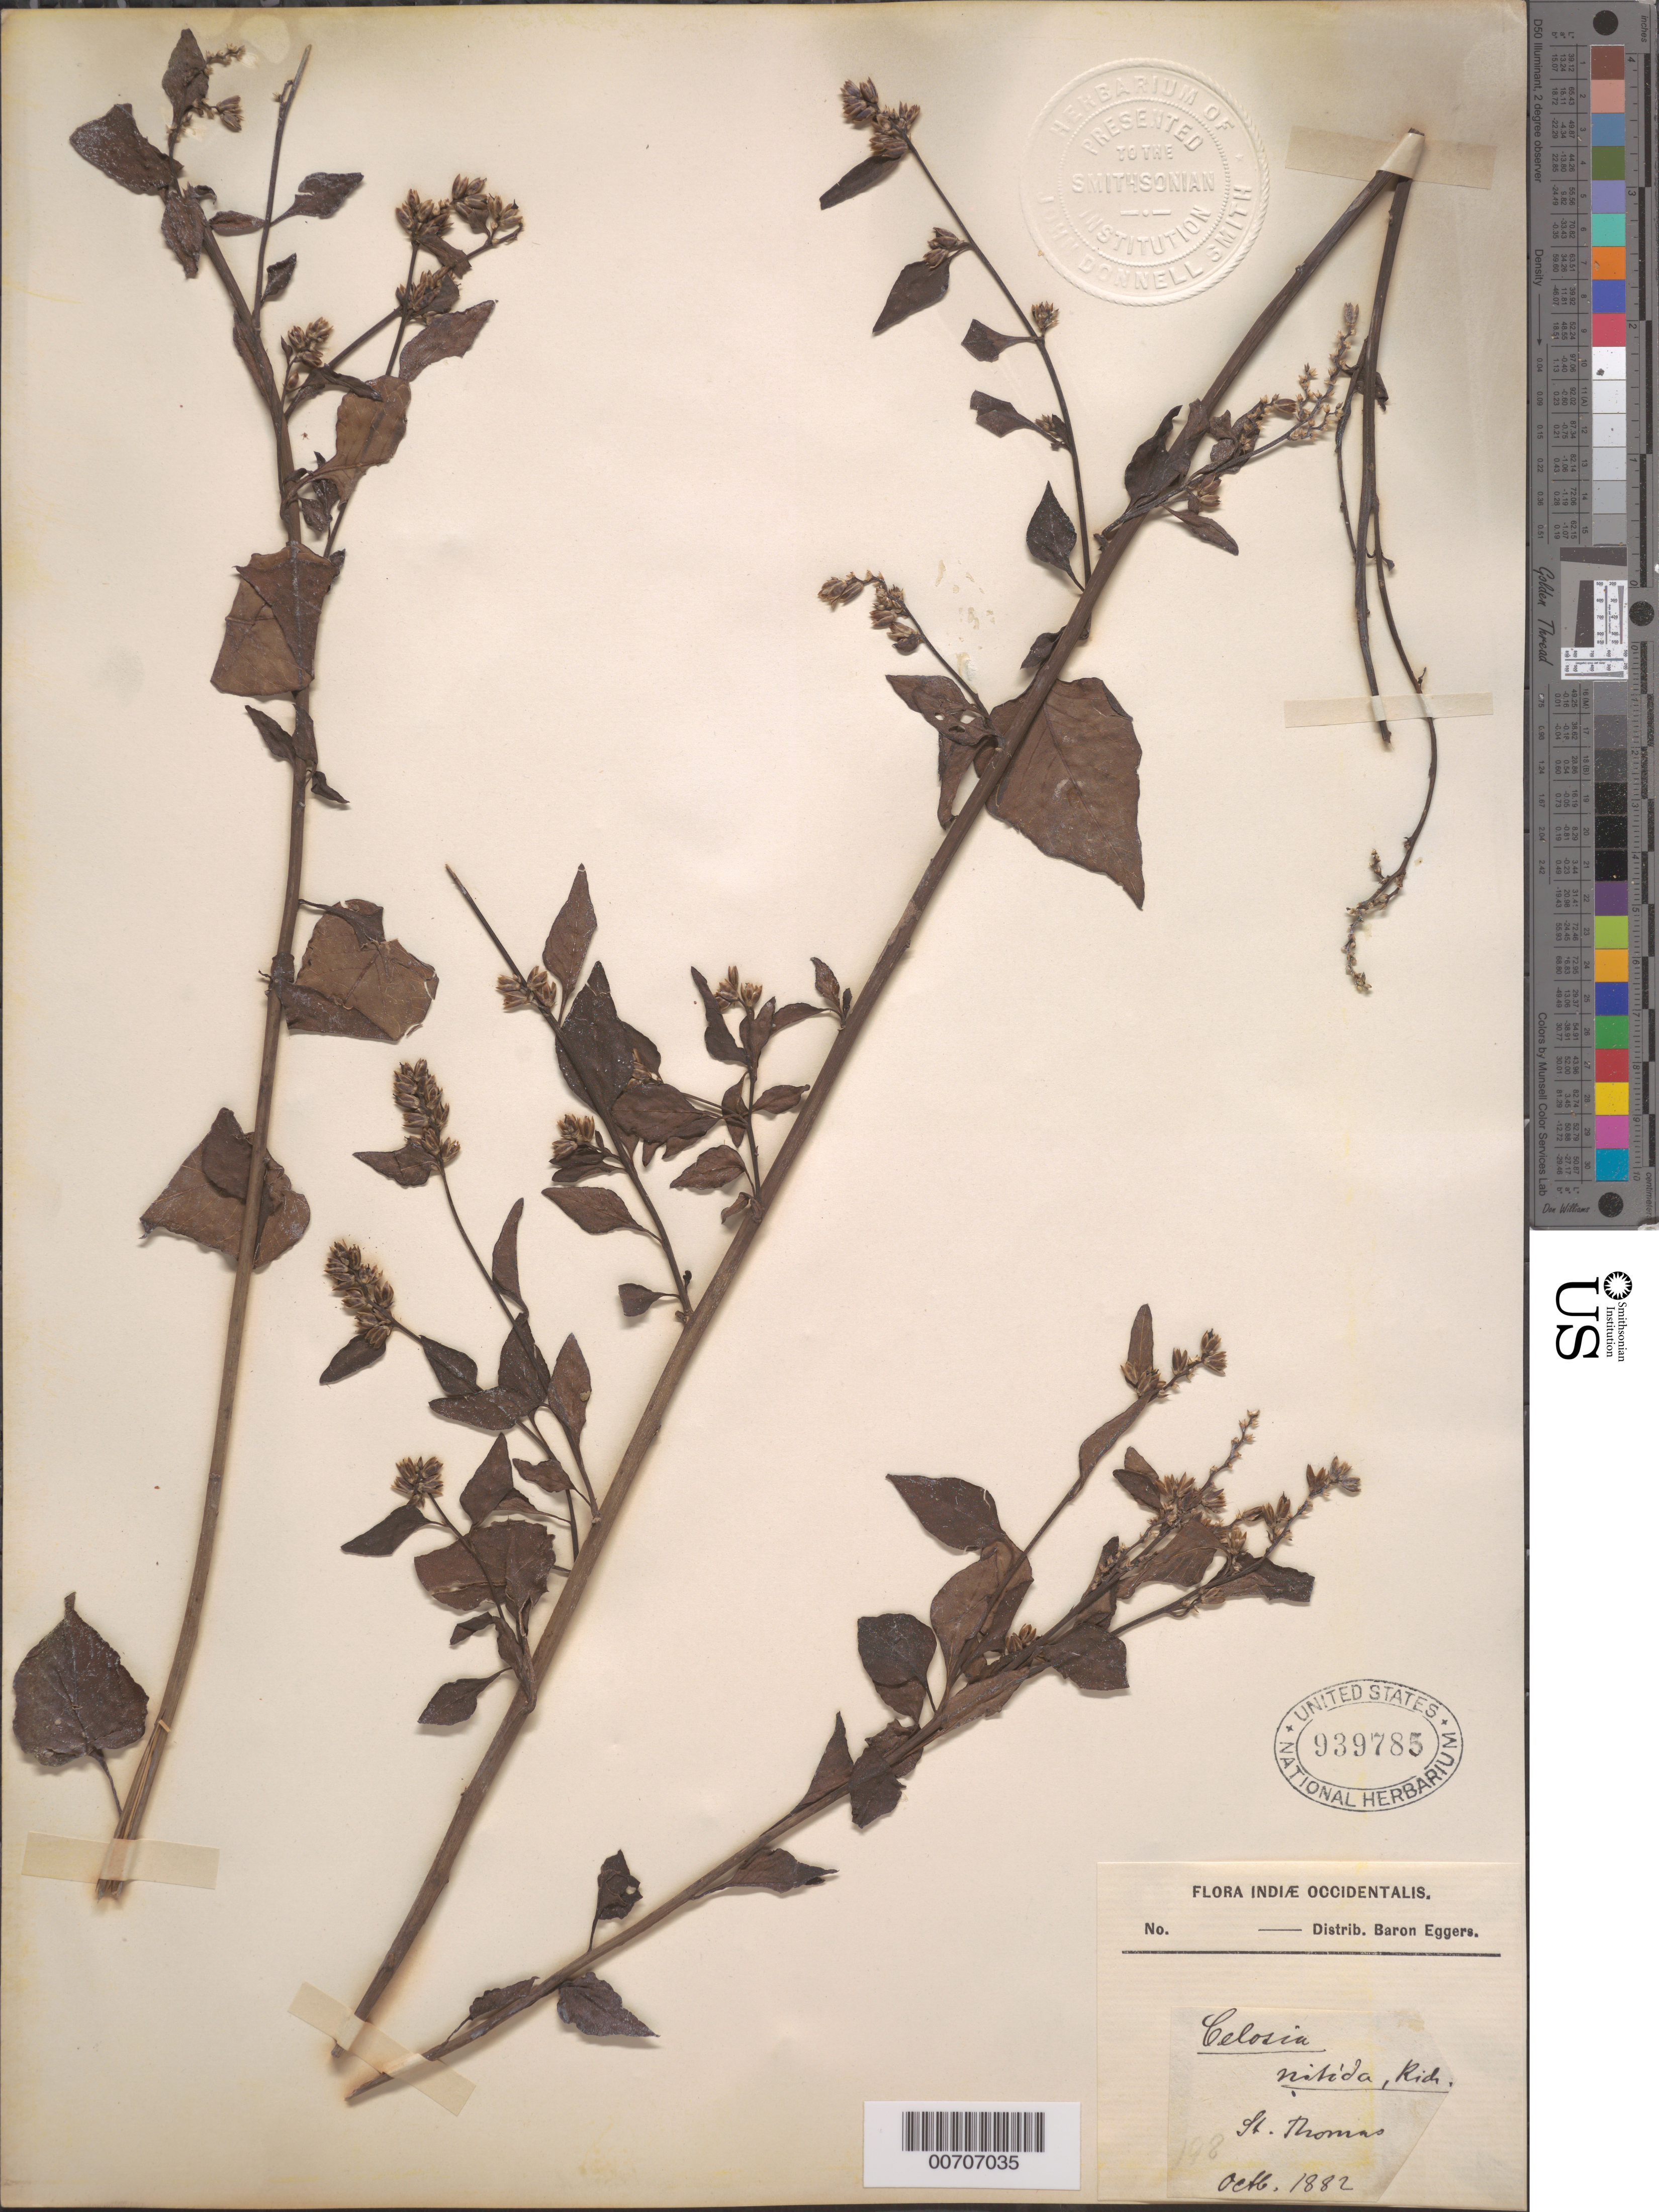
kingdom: Plantae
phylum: Tracheophyta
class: Magnoliopsida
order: Caryophyllales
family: Amaranthaceae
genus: Celosia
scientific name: Celosia nitida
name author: Vahl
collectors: H. F. A. von Eggers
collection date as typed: Oct 1882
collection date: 1882-10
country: U.S. Virgin Islands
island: St. Thomas Island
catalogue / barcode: US 939785